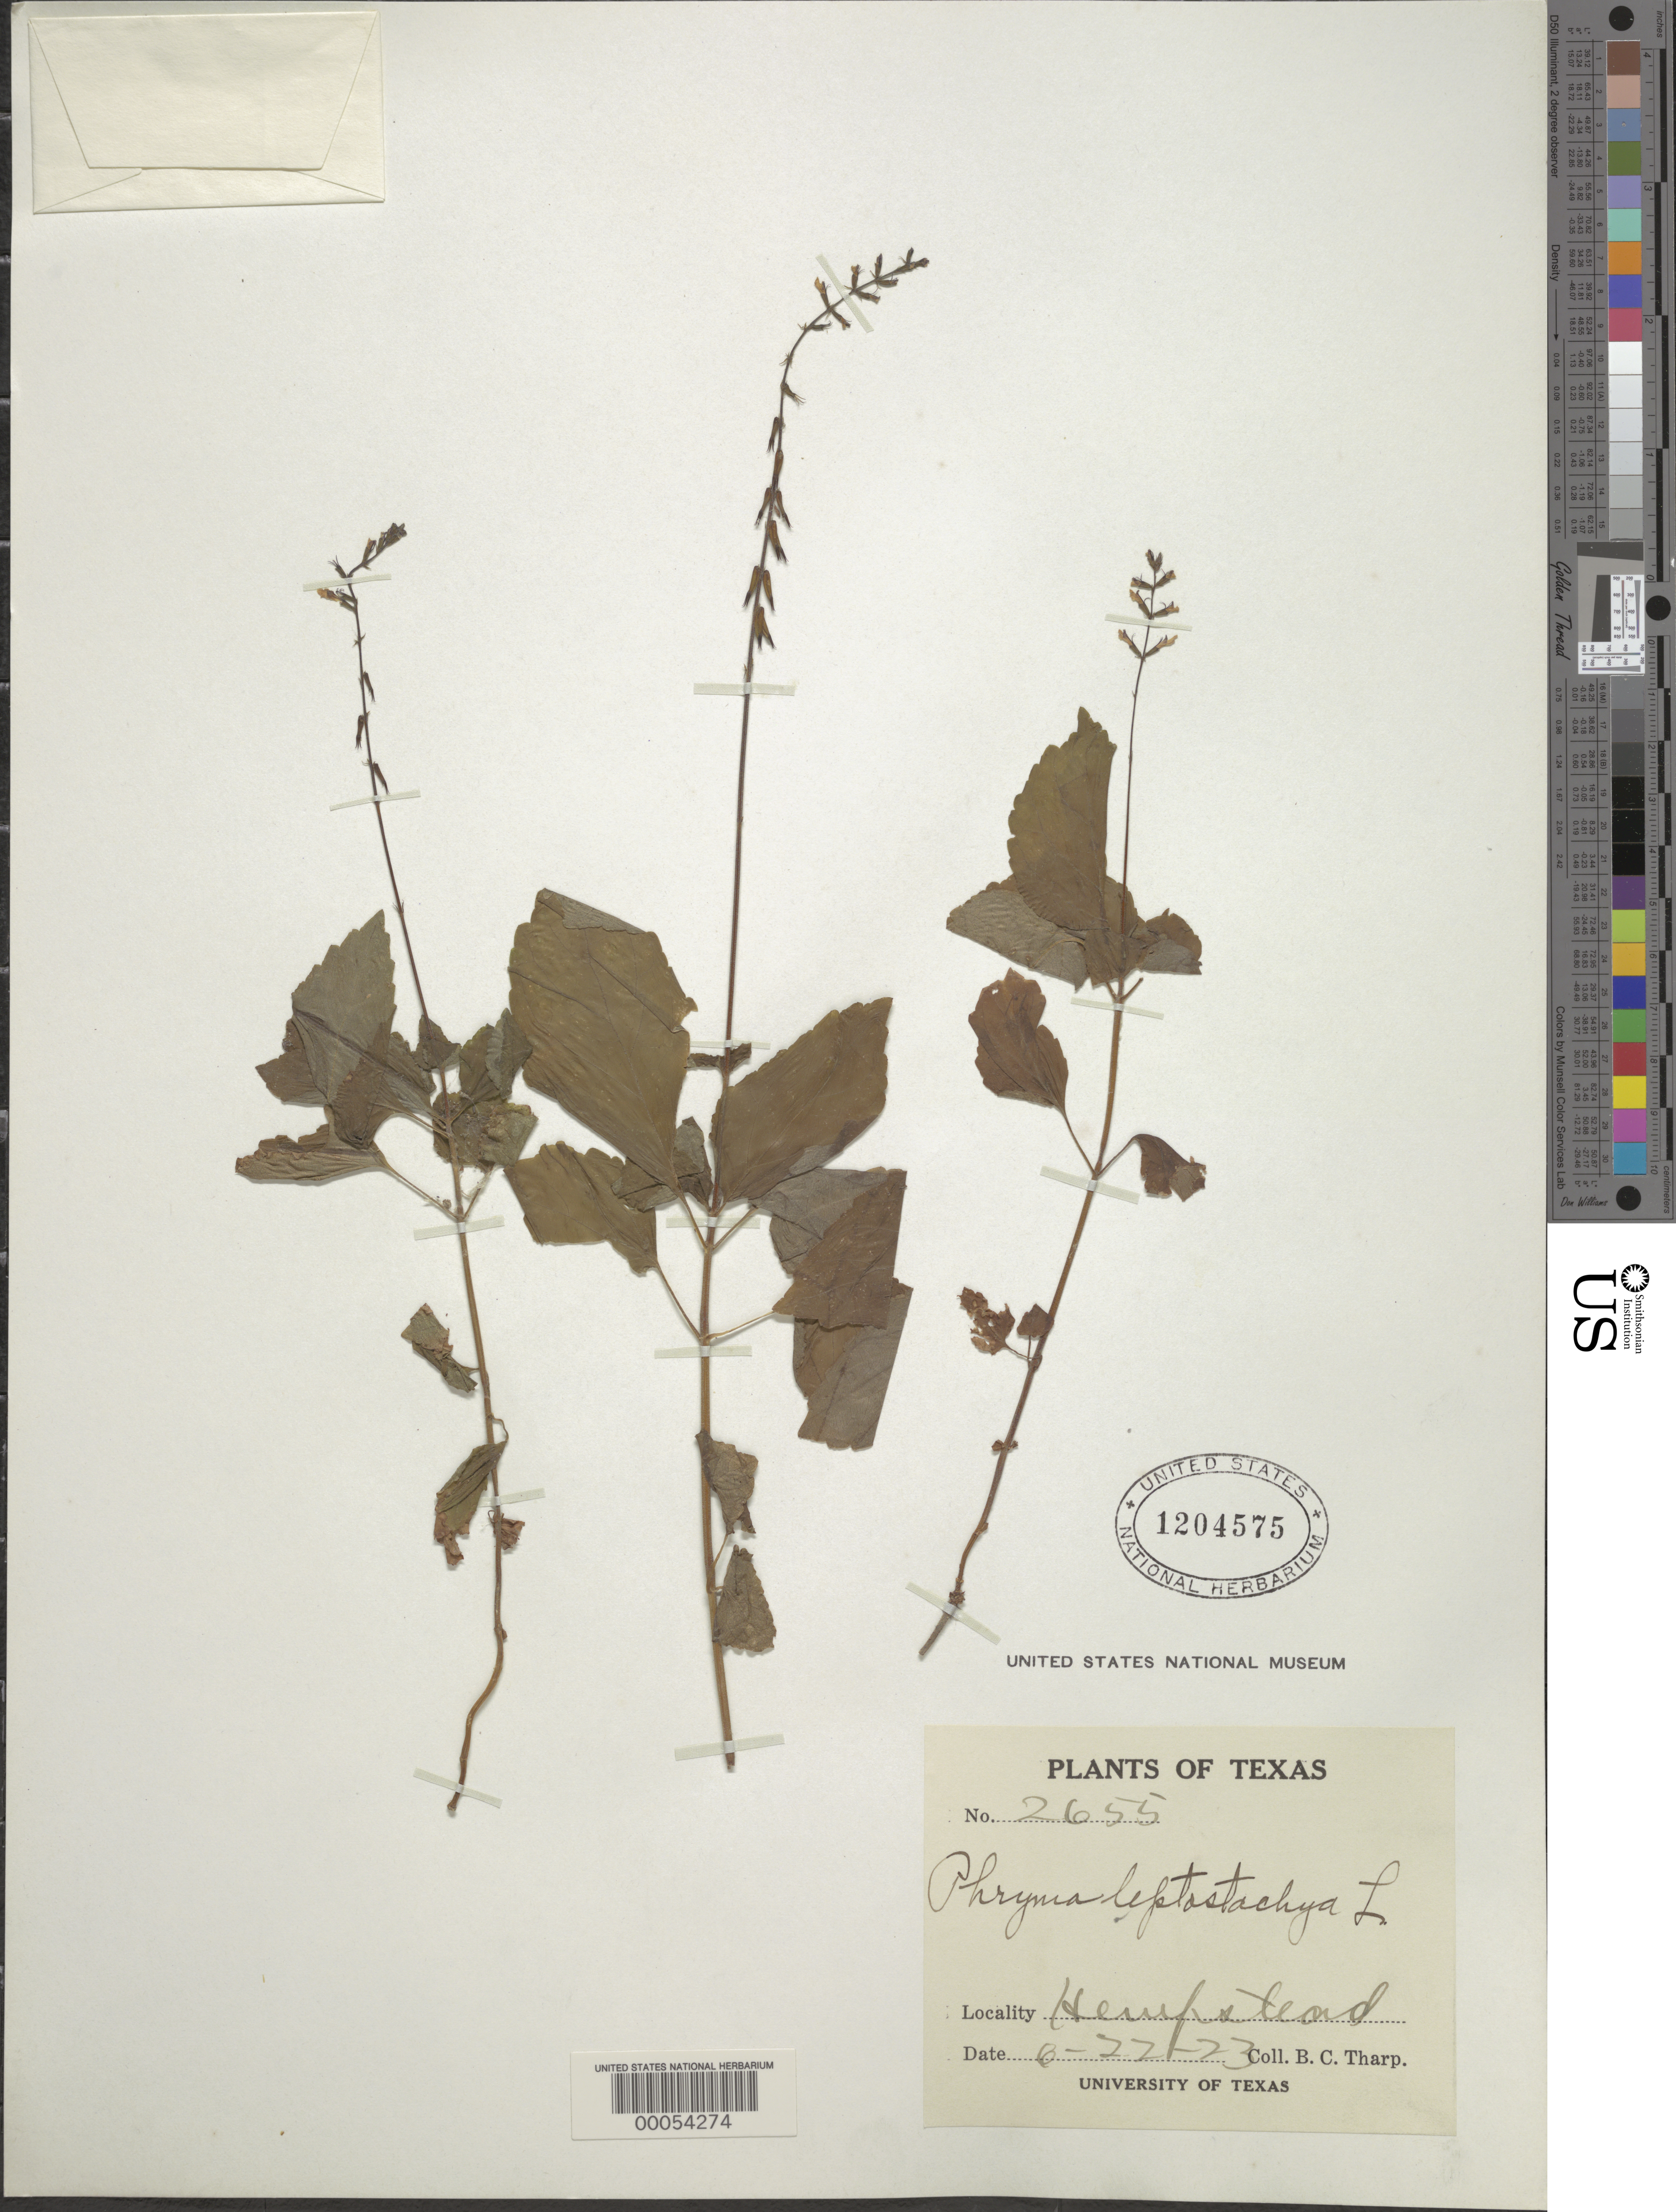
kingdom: Plantae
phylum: Tracheophyta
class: Magnoliopsida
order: Lamiales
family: Phrymaceae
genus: Phryma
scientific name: Phryma leptostachya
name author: L.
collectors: B. C. Tharp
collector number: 2655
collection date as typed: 22 Jun 1923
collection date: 1923-06-22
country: United States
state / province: Texas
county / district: Waller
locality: Hempstead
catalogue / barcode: US 1204575